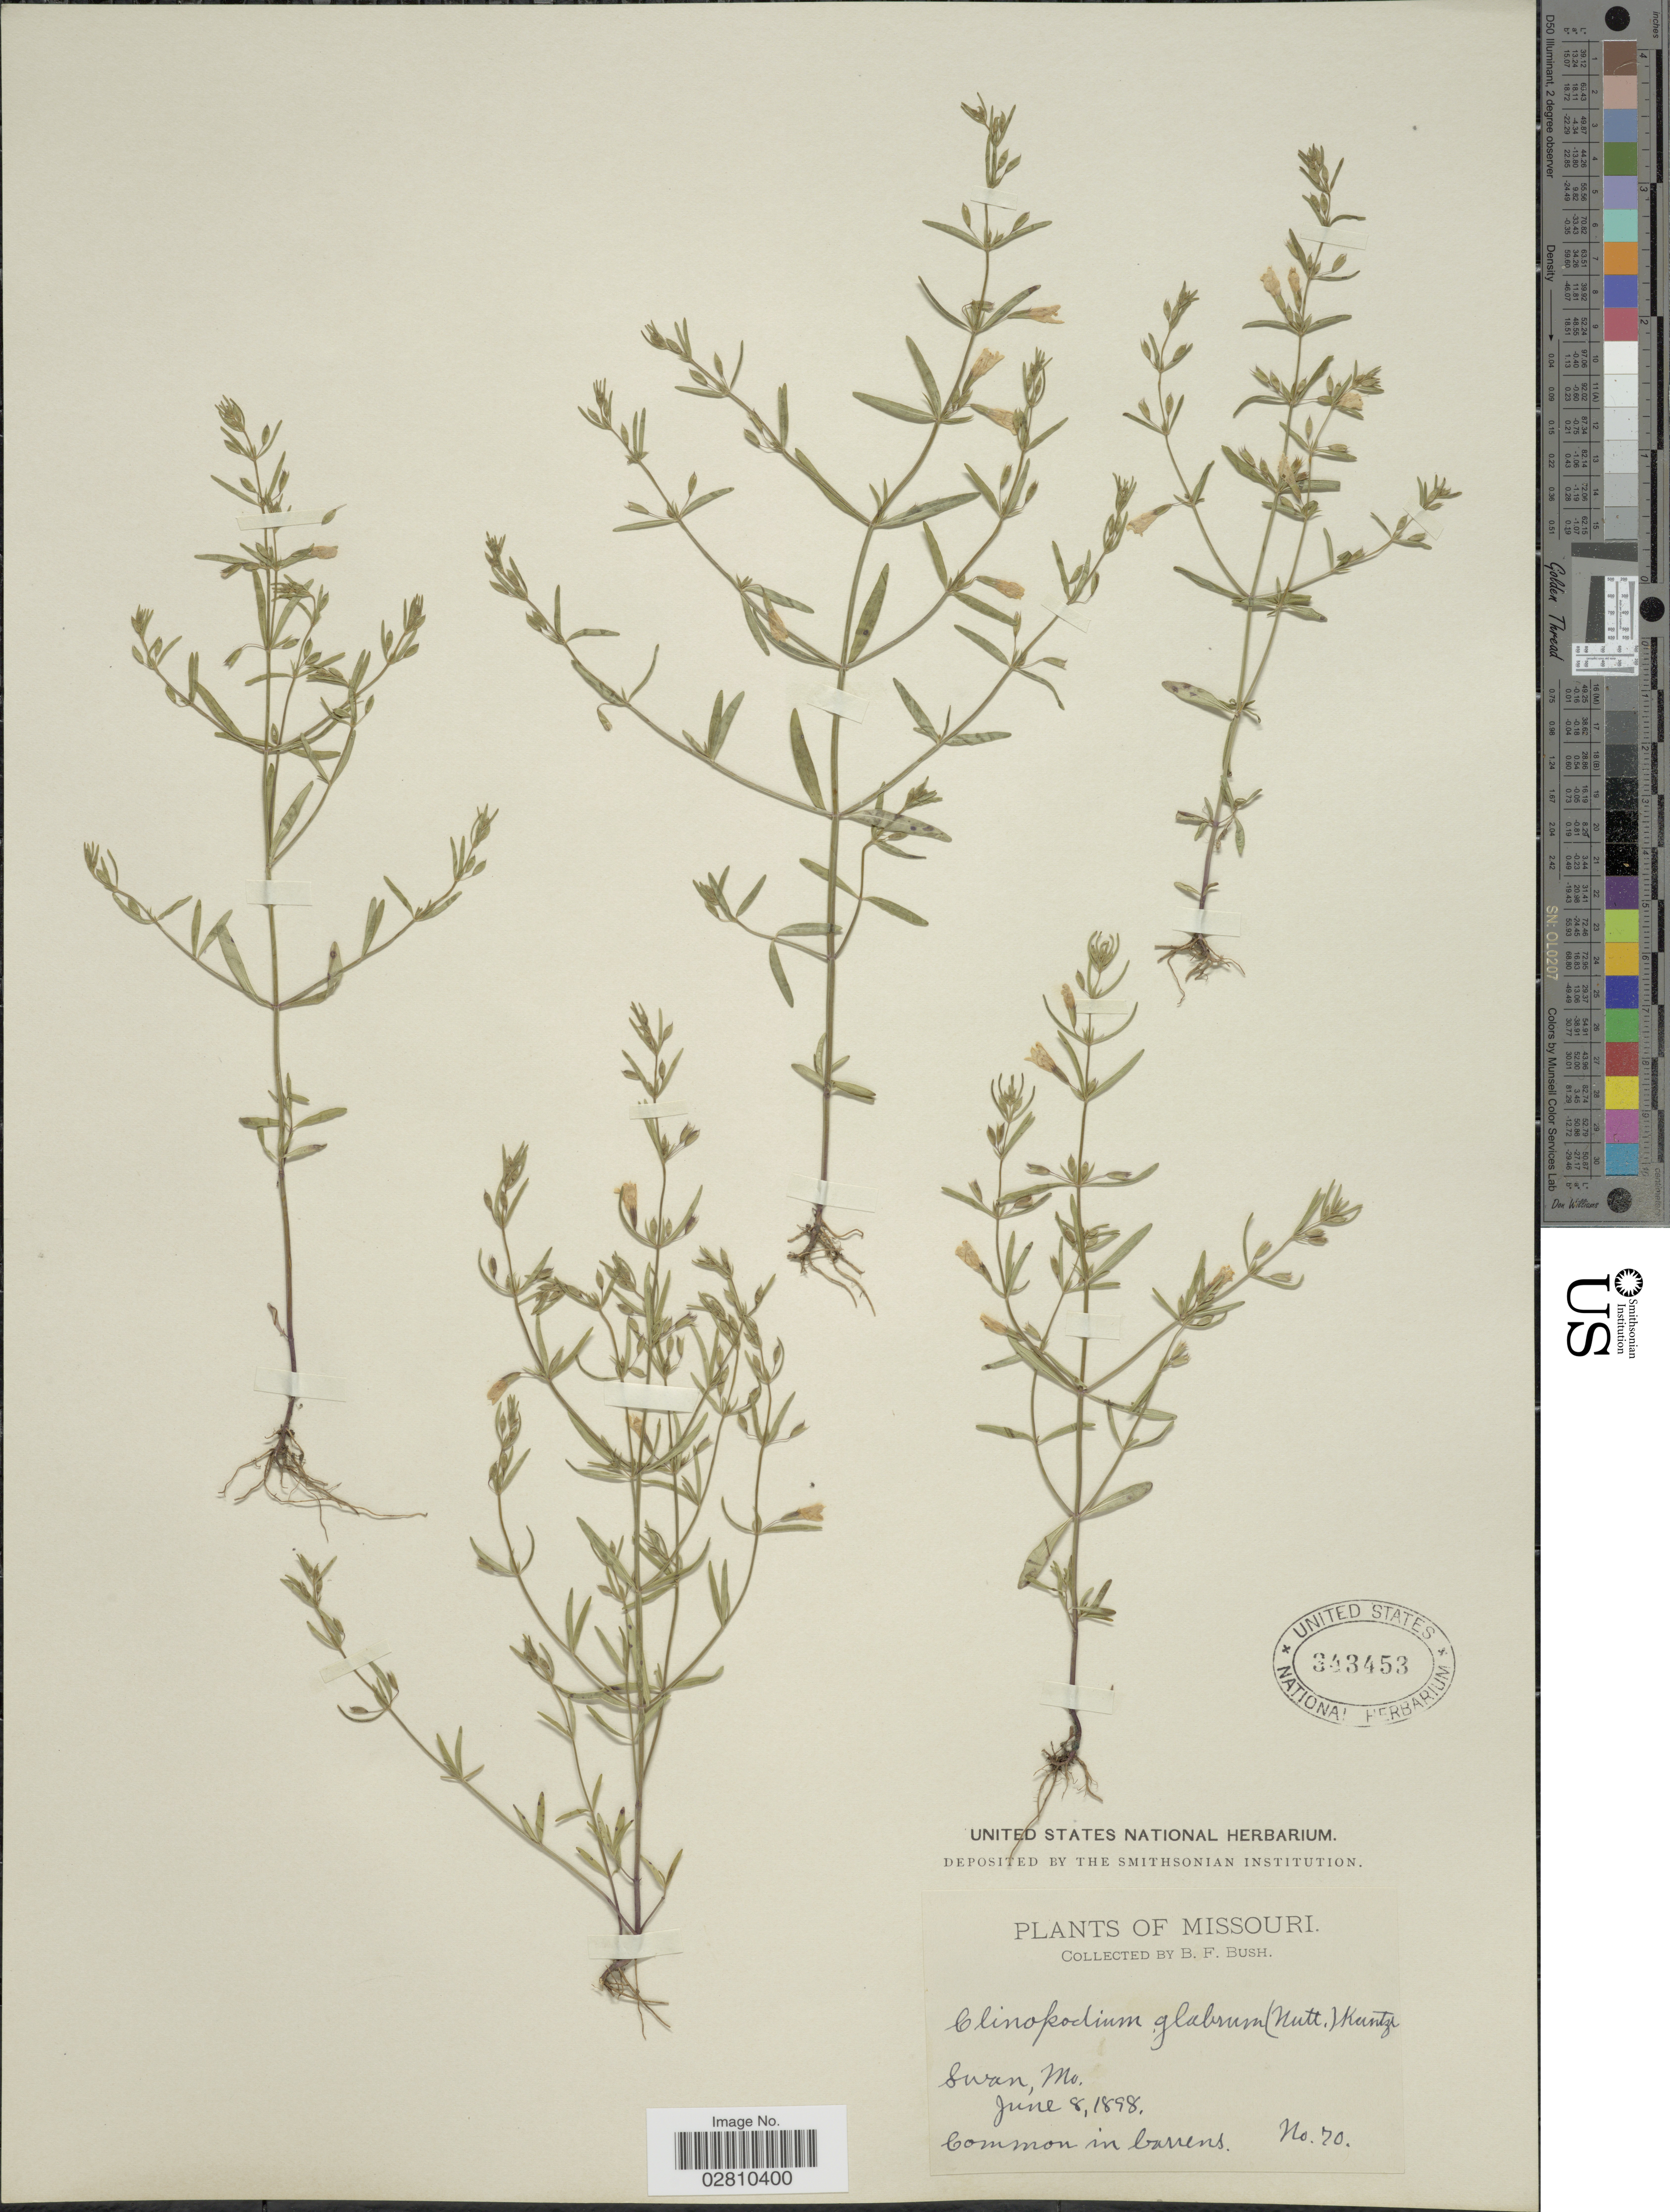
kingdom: Plantae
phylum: Tracheophyta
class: Magnoliopsida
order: Lamiales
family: Lamiaceae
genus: Clinopodium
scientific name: Clinopodium glabrum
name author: (Nutt.) Kuntze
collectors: B. F. Bush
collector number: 70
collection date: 1898-06-08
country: United States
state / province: Missouri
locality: Swan, Mo.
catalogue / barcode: US 343453